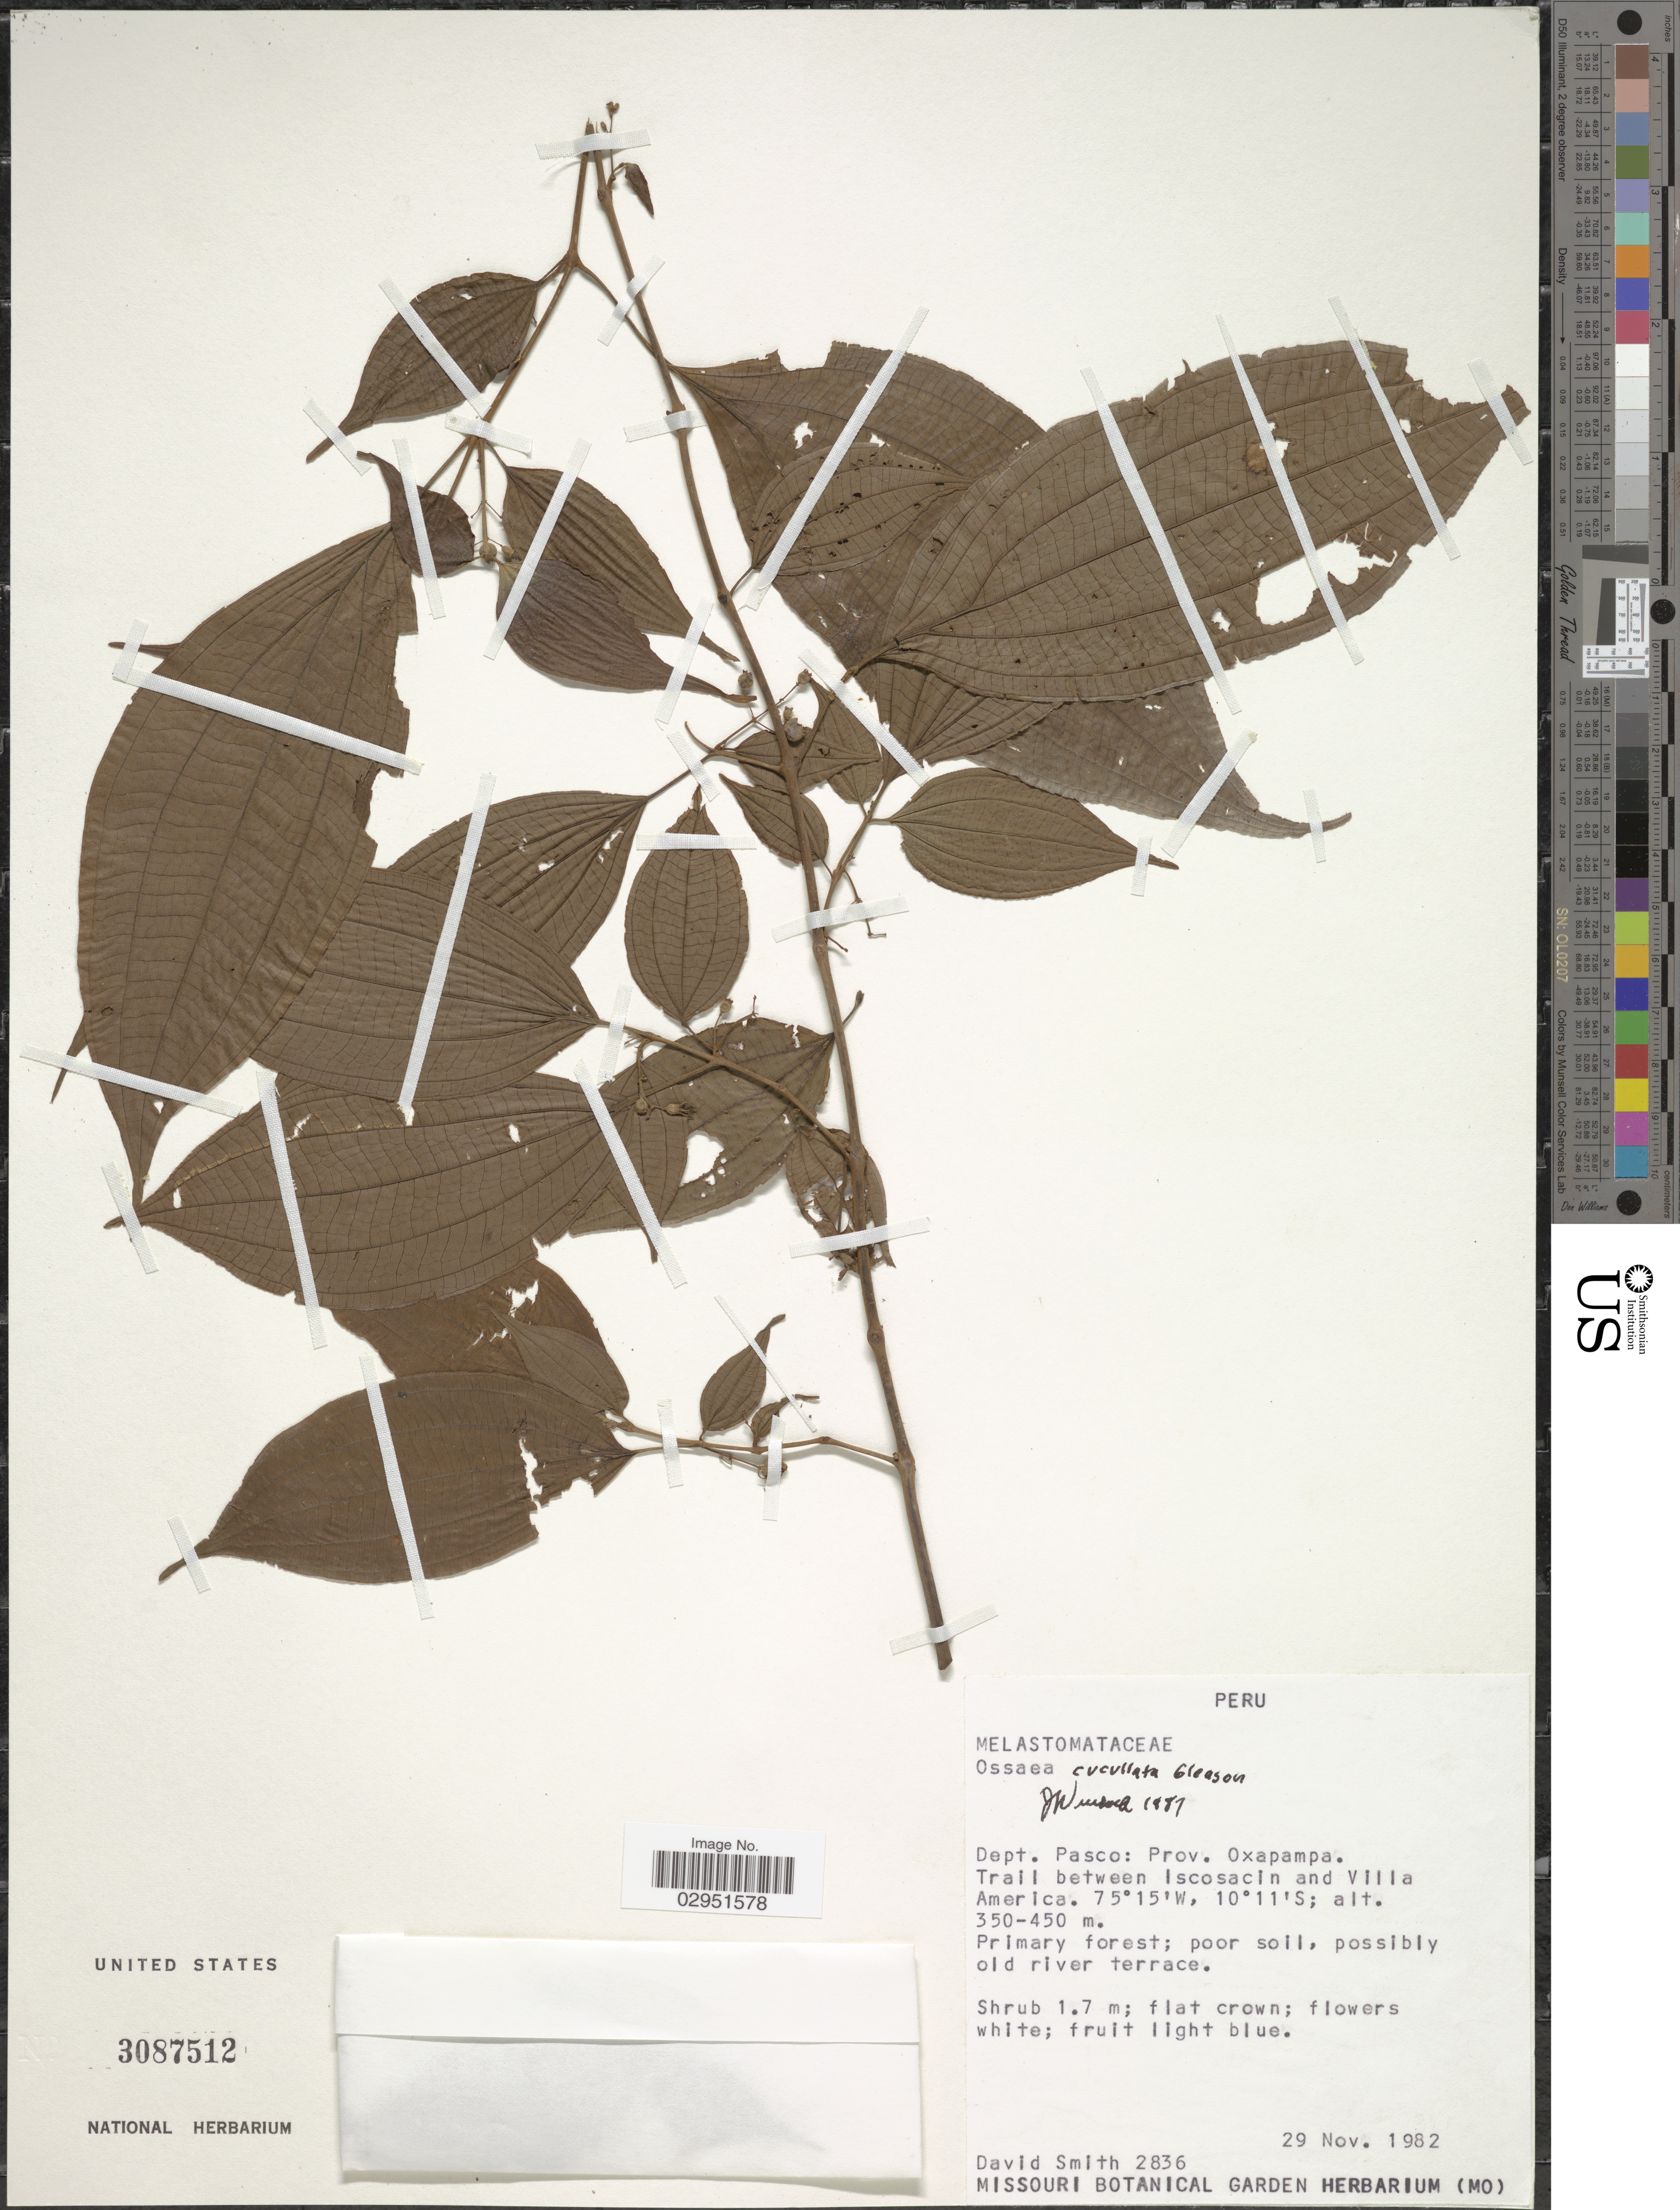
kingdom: Plantae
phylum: Tracheophyta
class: Magnoliopsida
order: Myrtales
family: Melastomataceae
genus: Ossaea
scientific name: Ossaea cucullata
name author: Gleason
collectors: D. C. Smith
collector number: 2836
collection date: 1982-11-29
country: Peru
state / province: Pasco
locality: Dept. Pasco: Prov. Oxapampa. Trail between Iscosacin and Villa America.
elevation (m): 350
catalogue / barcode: US 3087512